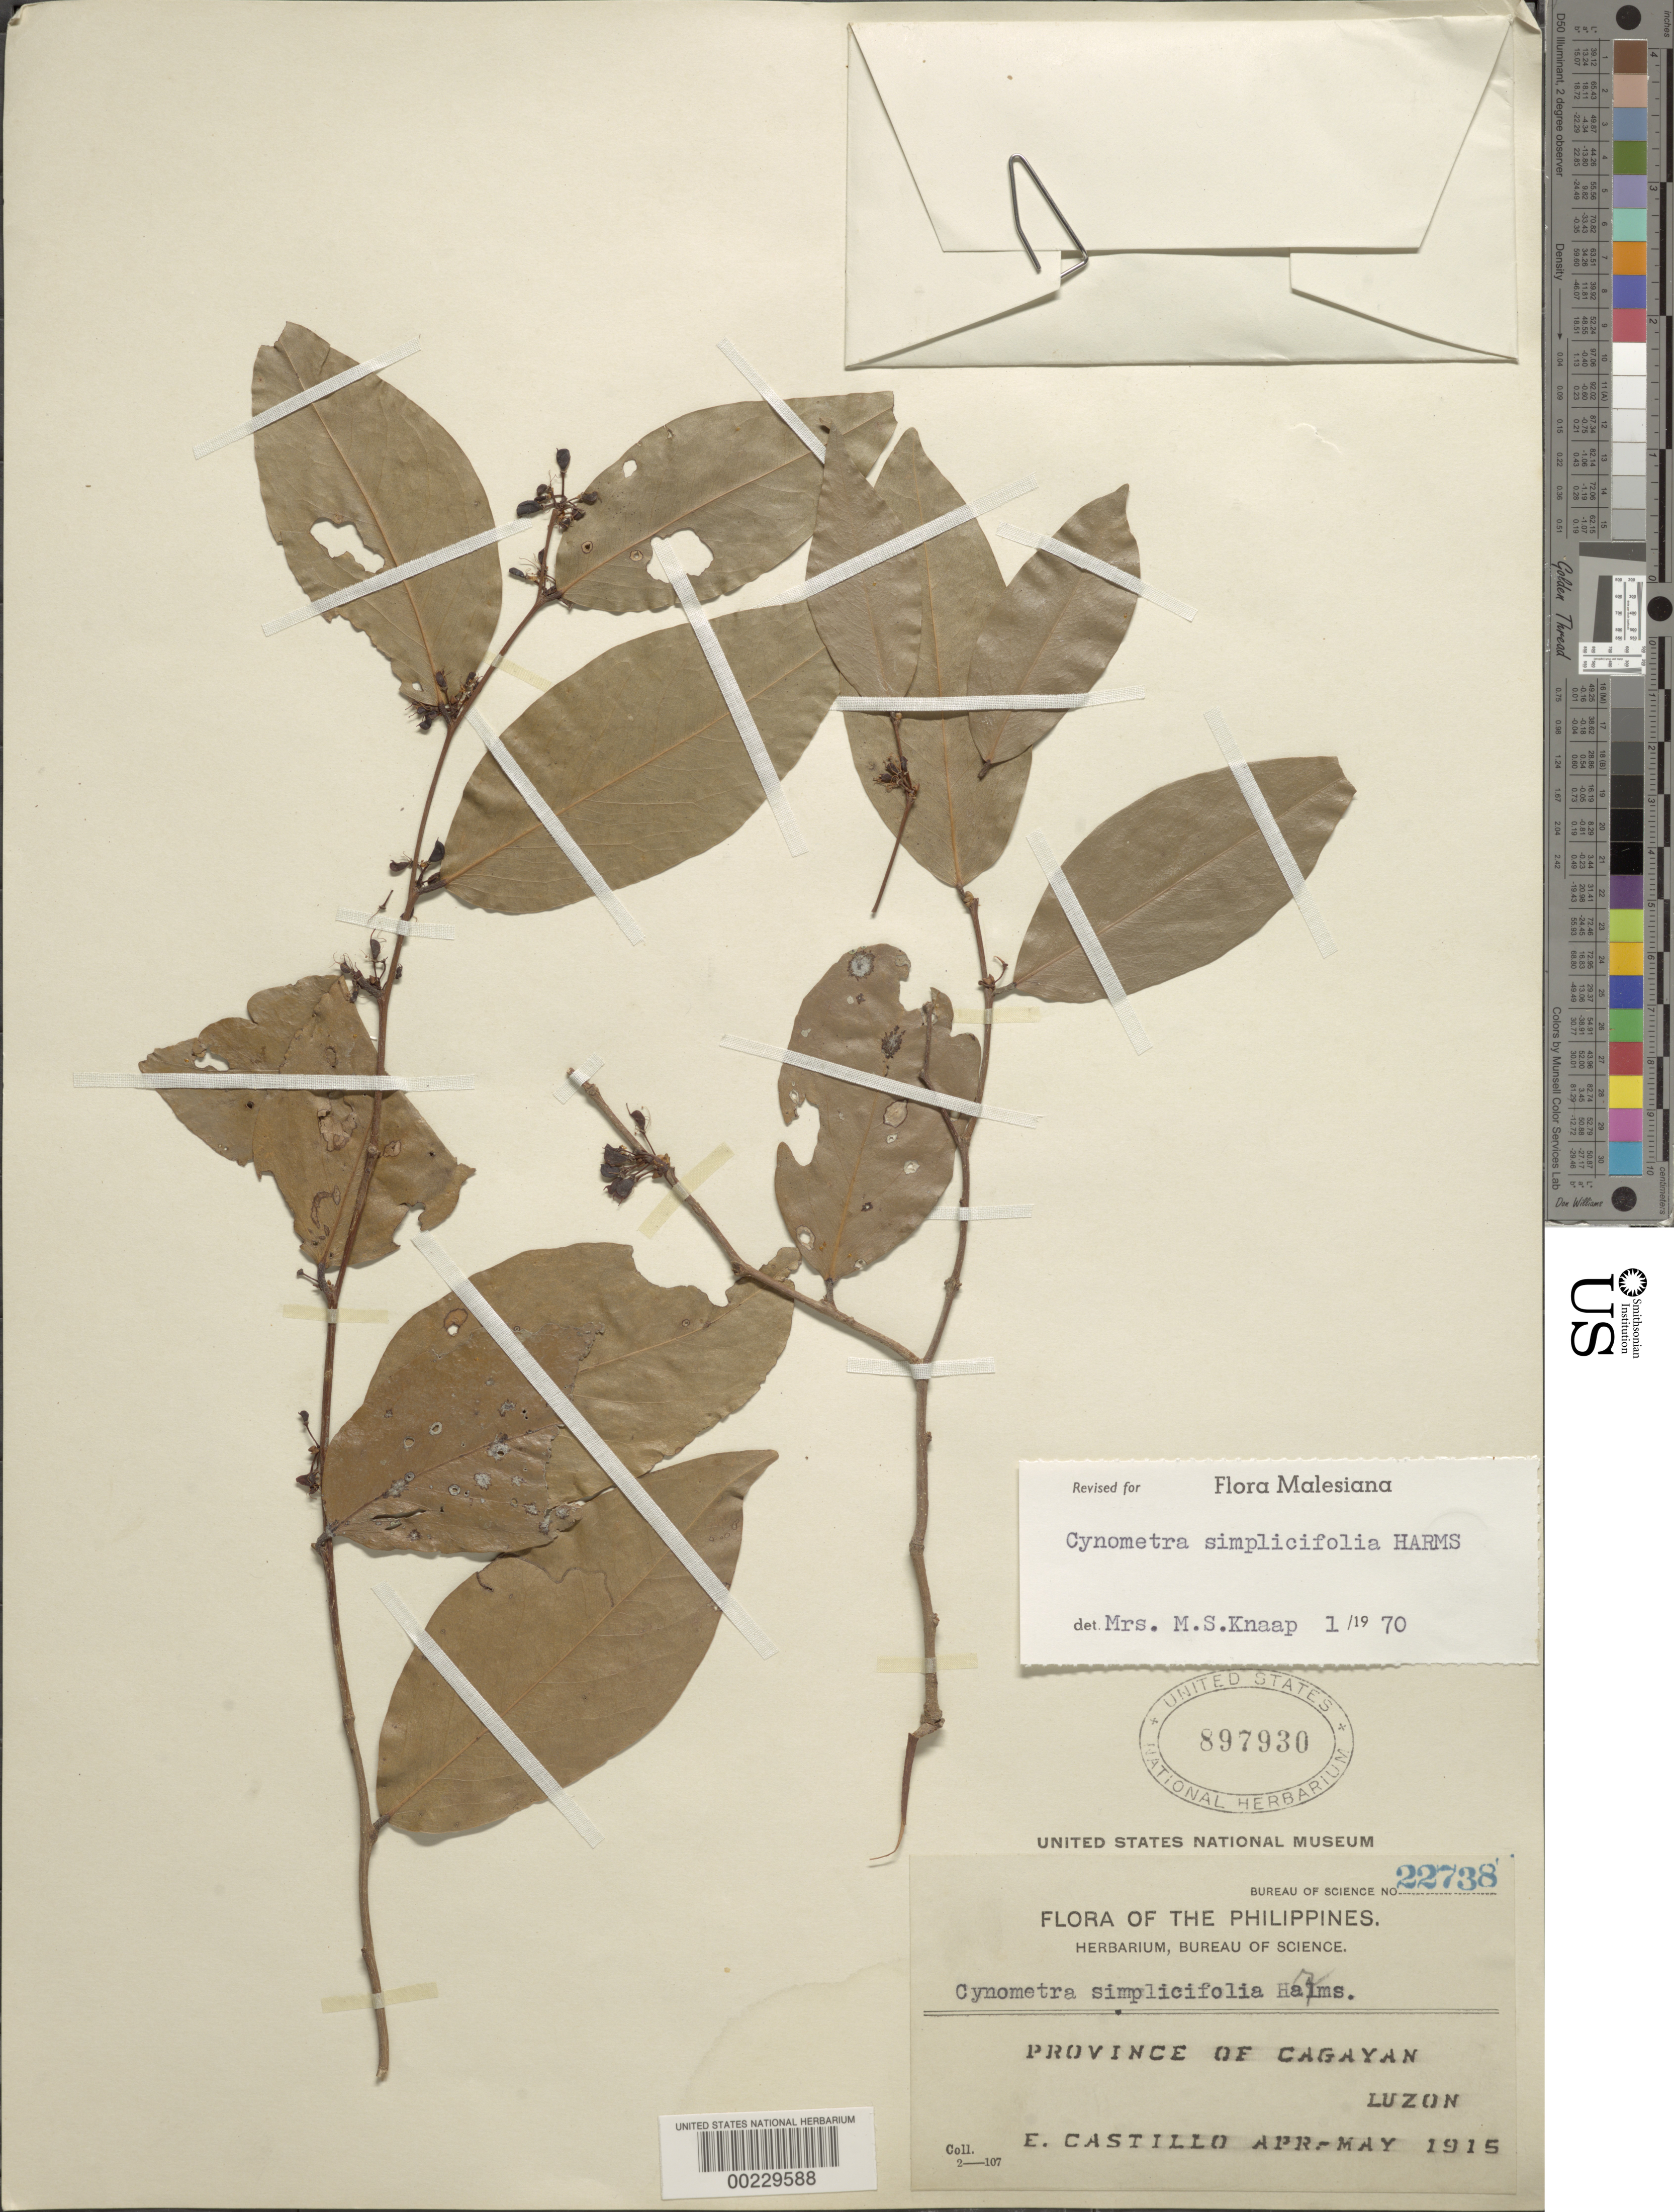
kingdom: Plantae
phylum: Tracheophyta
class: Magnoliopsida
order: Fabales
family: Fabaceae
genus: Cynometra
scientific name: Cynometra simplicifolia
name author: Harms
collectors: E. Castillo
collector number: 22738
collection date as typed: Apr 1915 to -- May 1915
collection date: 1915-04/1915-05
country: Philippines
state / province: Cagayan Valley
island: Luzon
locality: Cagayan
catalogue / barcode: US 897930